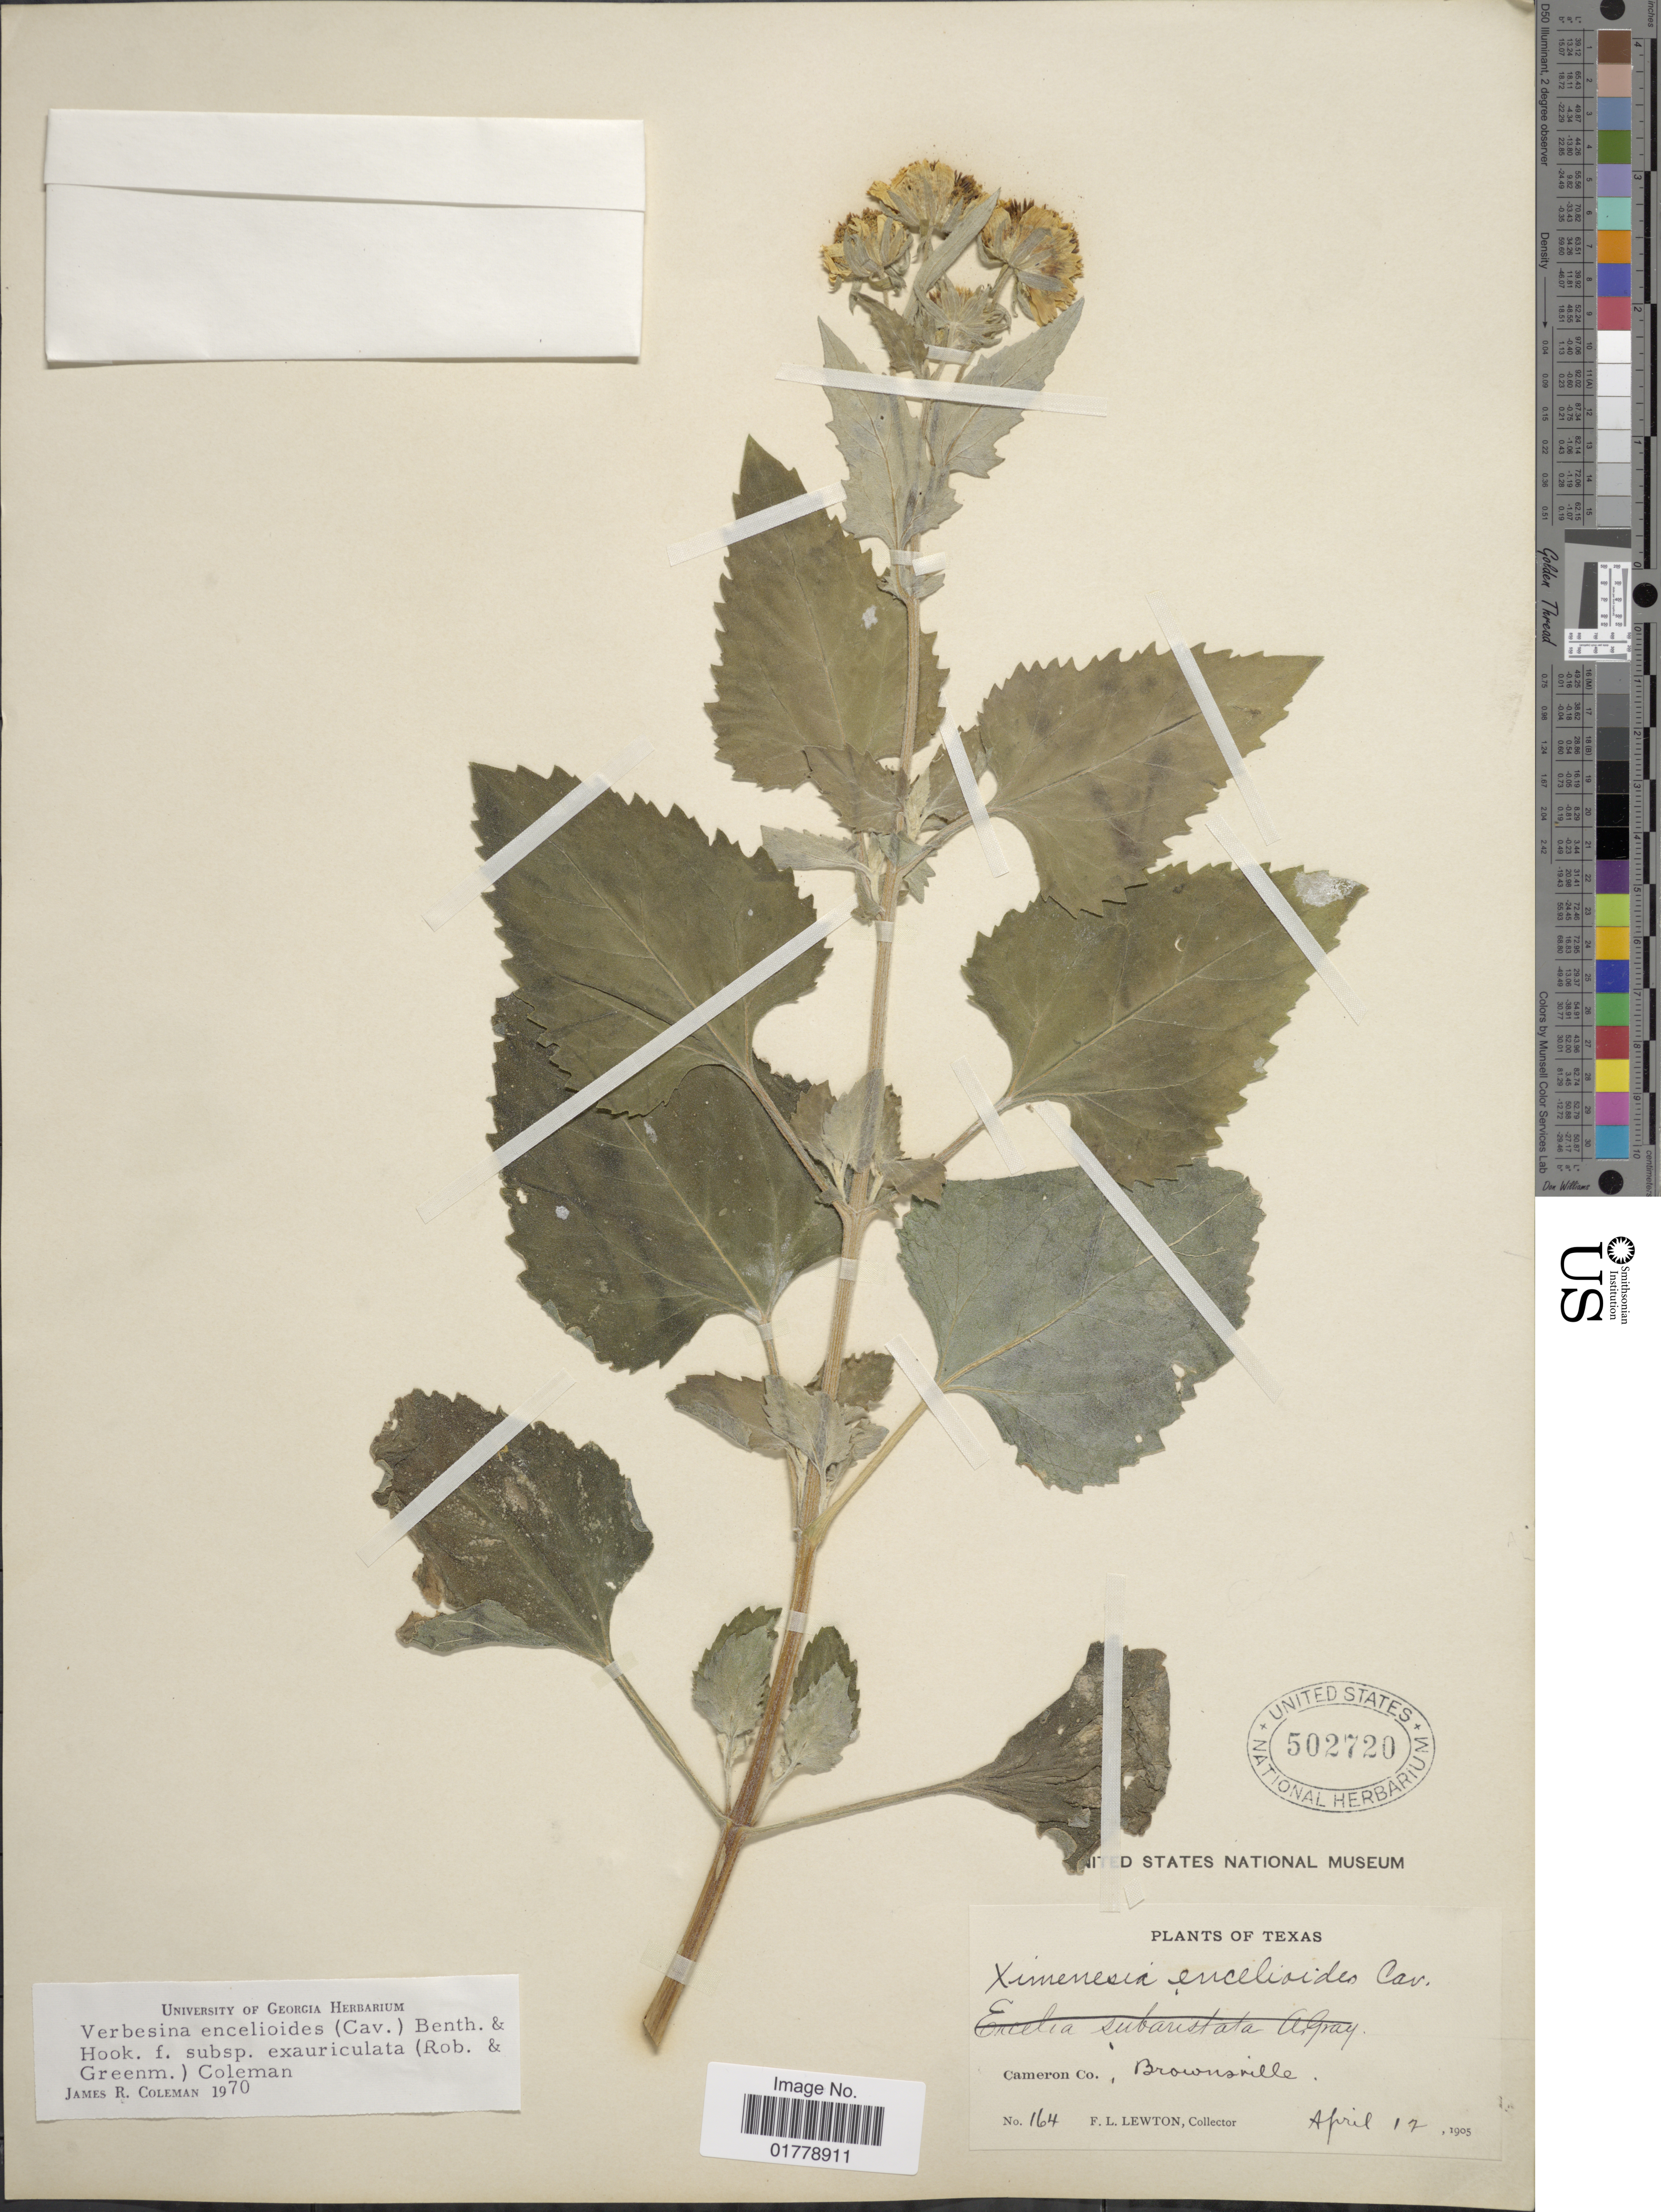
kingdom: Plantae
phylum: Tracheophyta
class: Magnoliopsida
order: Asterales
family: Asteraceae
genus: Verbesina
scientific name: Verbesina encelioides var. cana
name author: (B.L. Rob.) Greenm.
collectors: F. L. Lewton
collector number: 164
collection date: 1905-04-17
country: United States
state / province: Texas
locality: Cameron Co., Brownsville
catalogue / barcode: US 502720